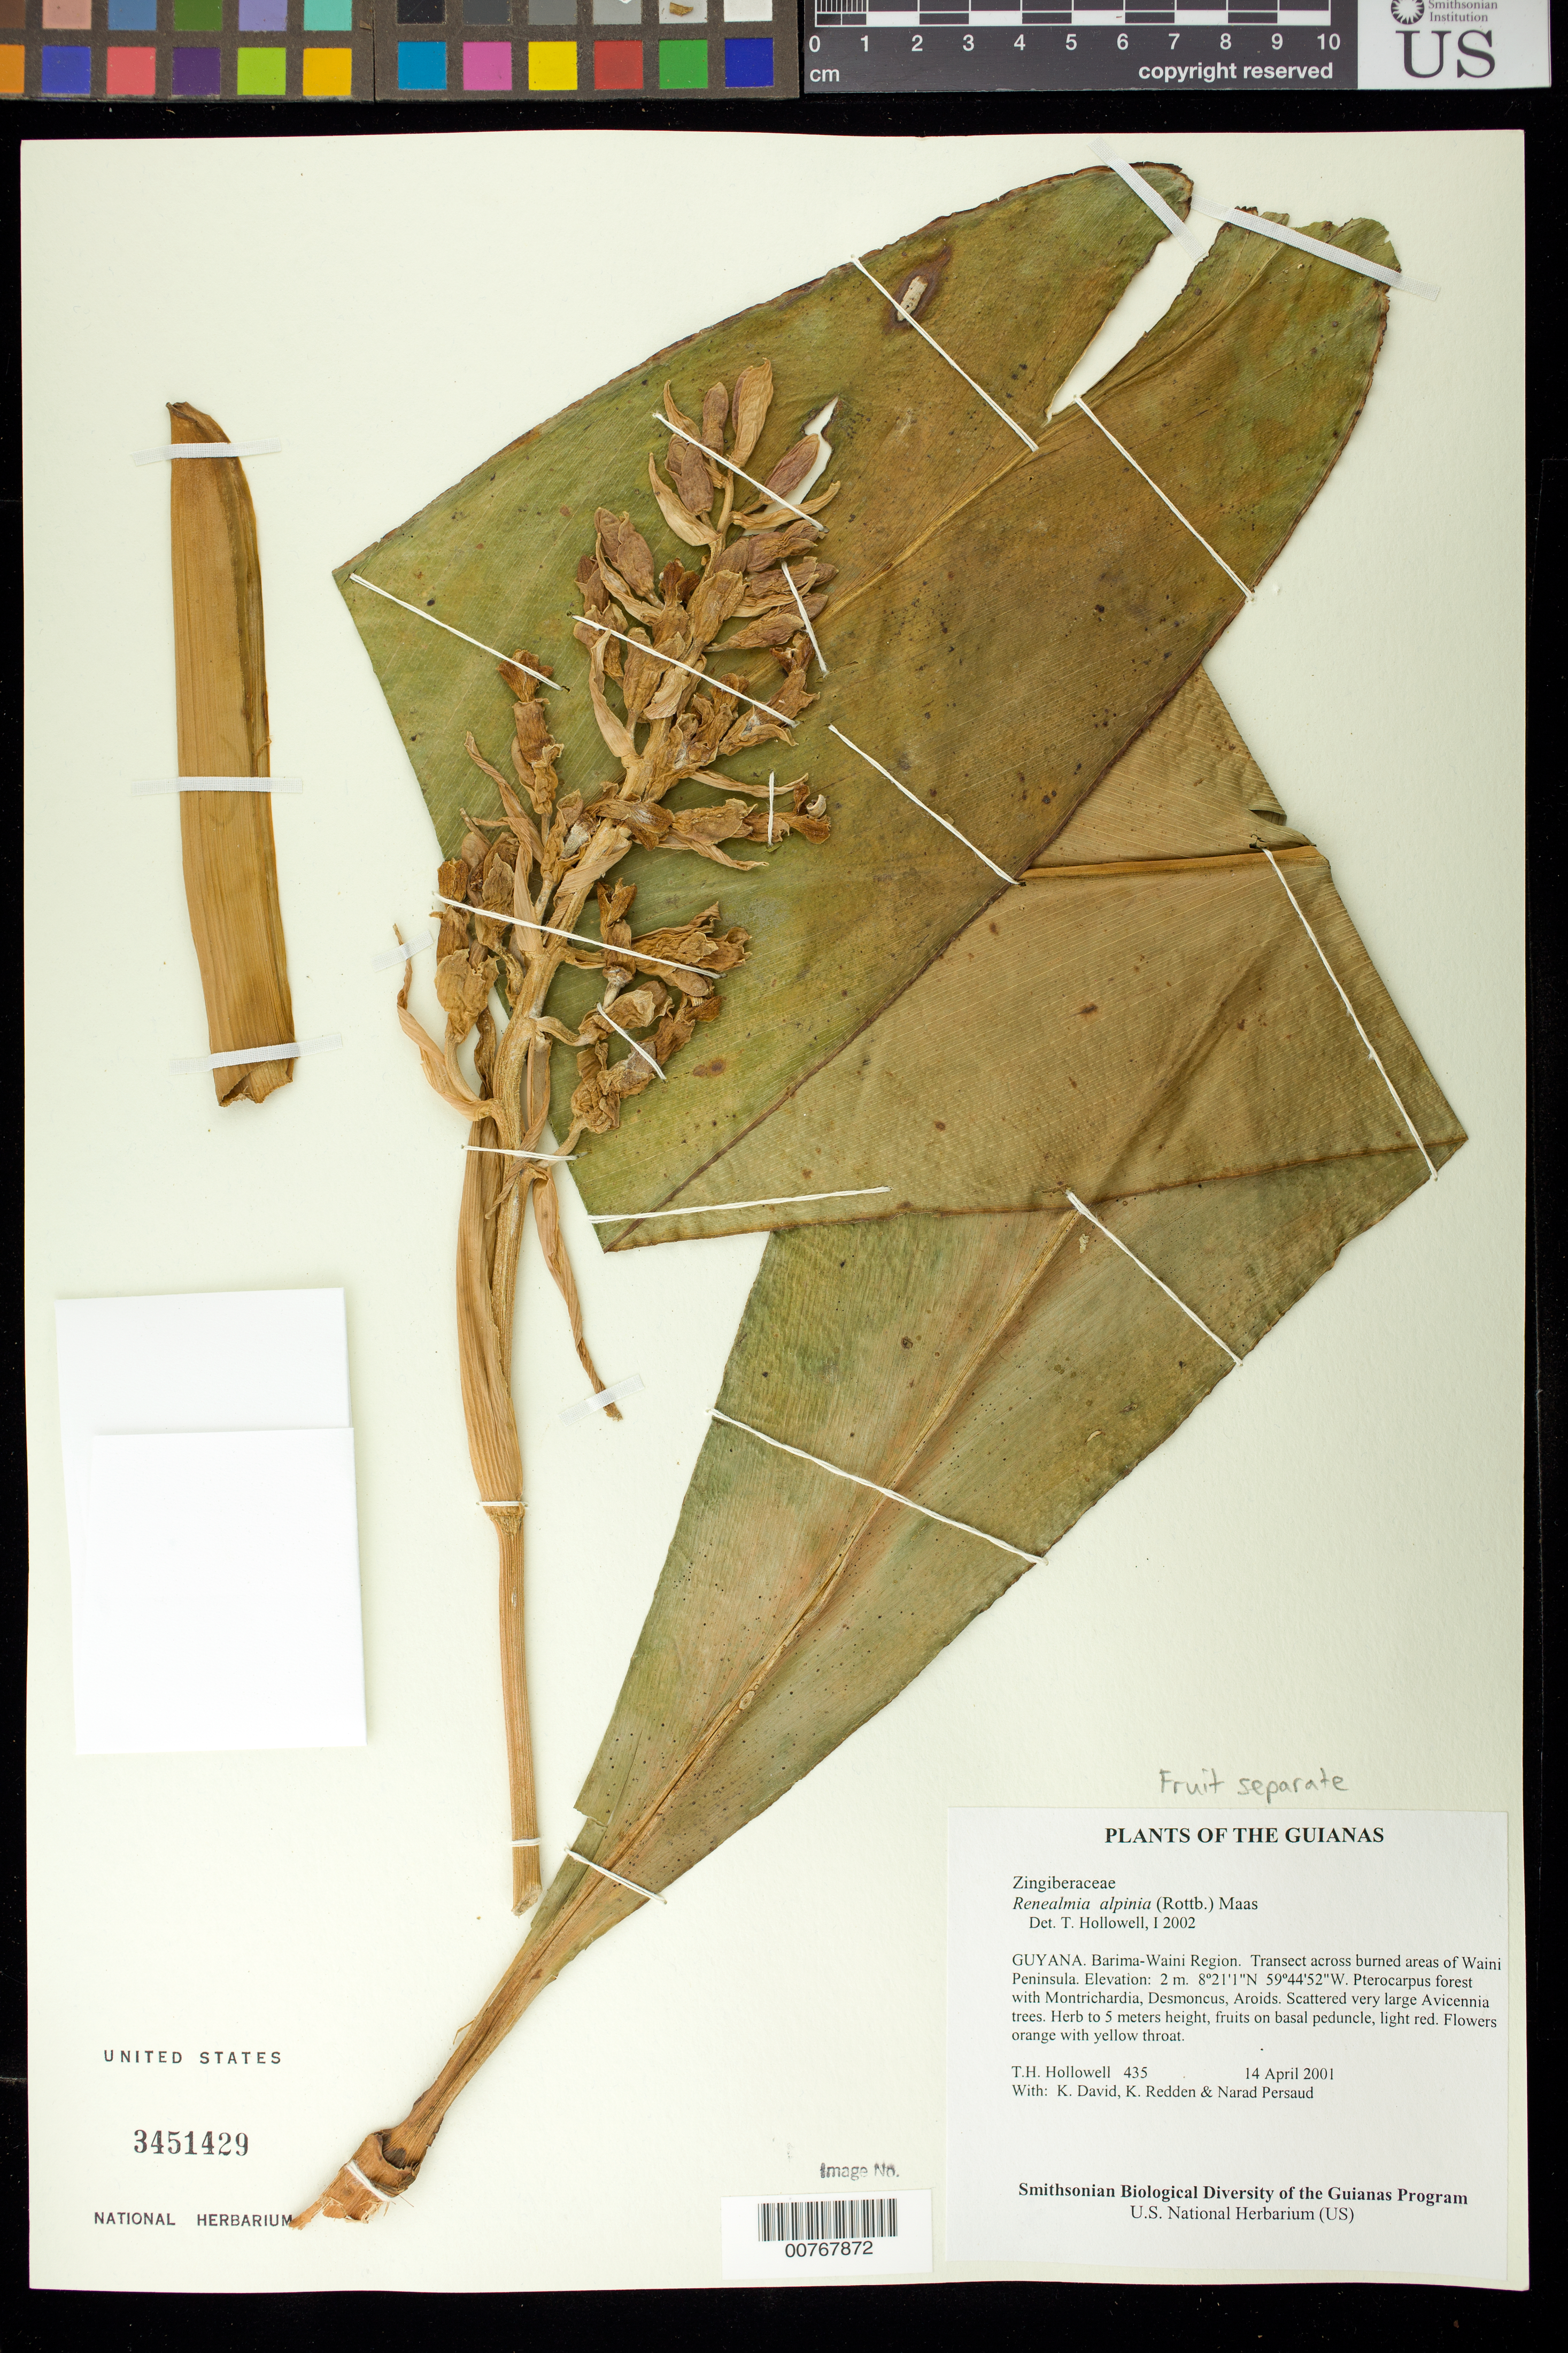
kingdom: Plantae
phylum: Tracheophyta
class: Liliopsida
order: Zingiberales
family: Zingiberaceae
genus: Renealmia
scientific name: Renealmia alpinia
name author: (Rottb.) Maas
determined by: Hollowell, T. H., (BOT), Smithsonian Institution - National Museum of Natural History (UNITED STATES)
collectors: T. Hollowell, K. David, K. M. Redden & N. Persaud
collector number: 435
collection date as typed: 14 April 2001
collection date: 2001-04-14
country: Guyana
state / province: Barima-Waini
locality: Transect across burned areas of Waini Peninsula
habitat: Pterocarpus forest with Montrichardia, Desmoncus, Aroids. Scattered very large Avicennia trees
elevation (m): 2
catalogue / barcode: US 3451429